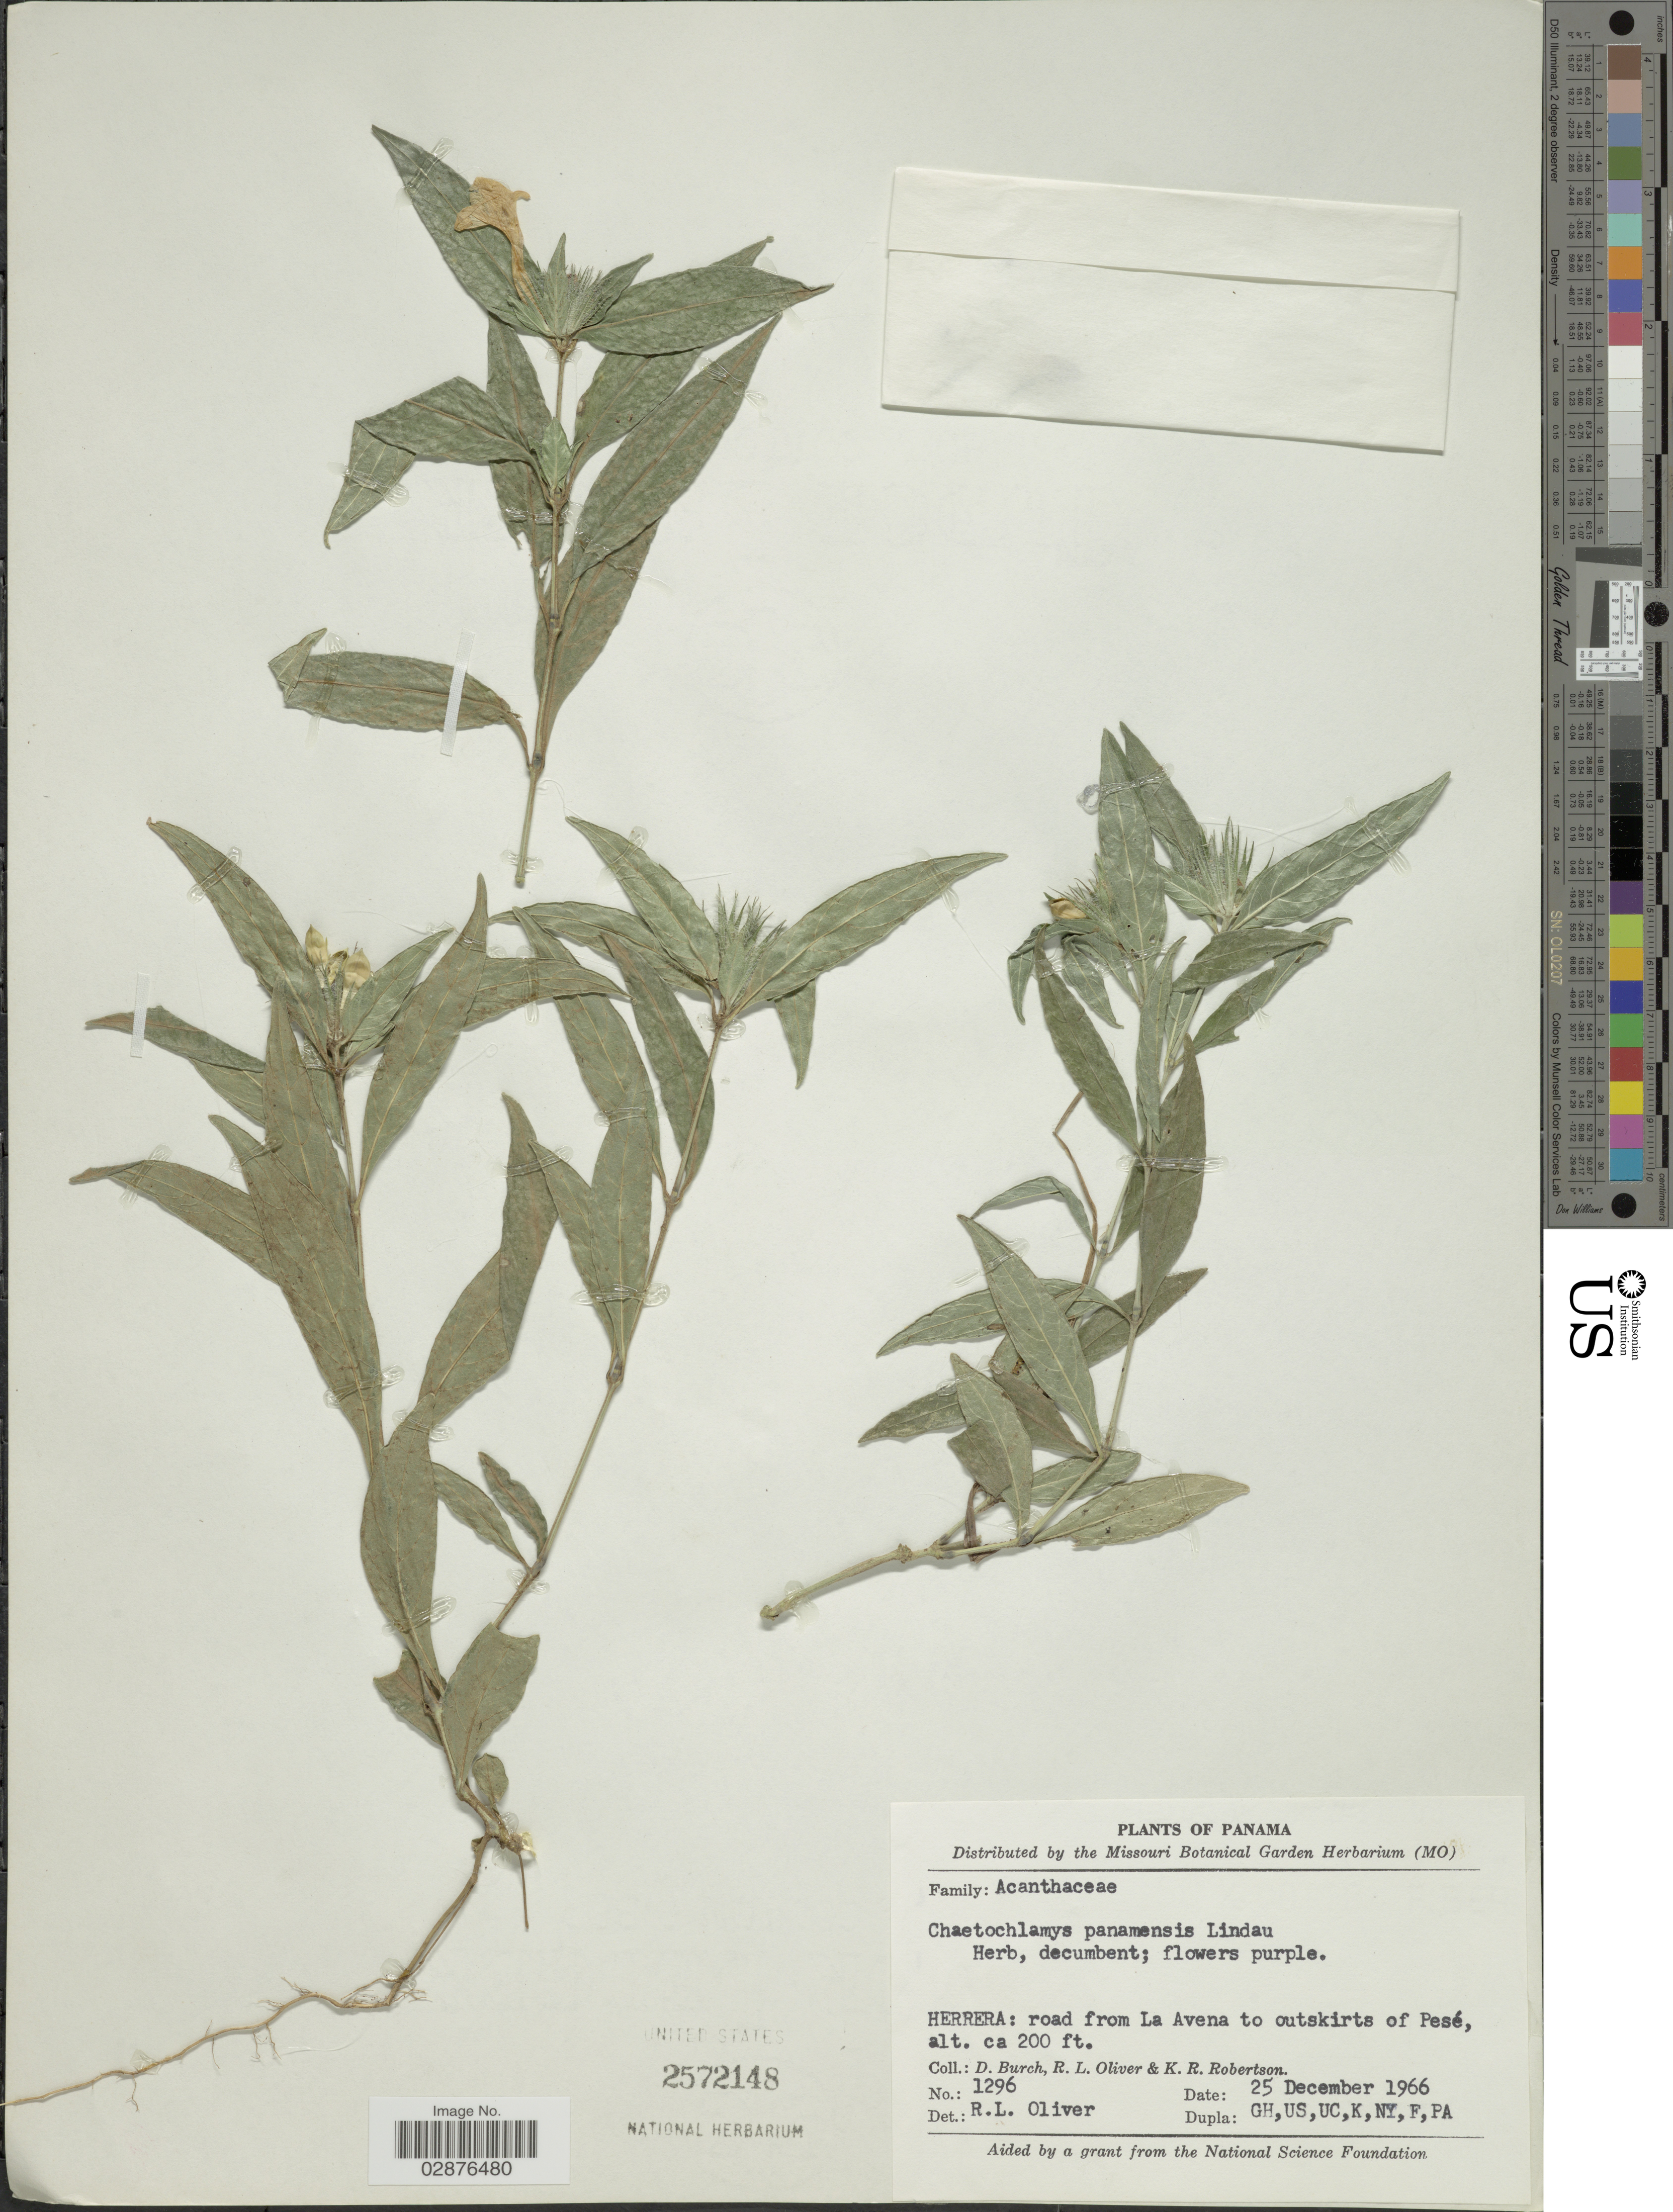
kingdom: Plantae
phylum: Tracheophyta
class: Magnoliopsida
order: Lamiales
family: Acanthaceae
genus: Justicia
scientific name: Justicia isthmensis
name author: T.F. Daniel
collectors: D. Burch, R. Oliver & K. Robertson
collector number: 1296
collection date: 1966-12-25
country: Panama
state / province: Herrera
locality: Road from La Avena to outskirts of Pesé.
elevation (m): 61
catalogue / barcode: US 2572148